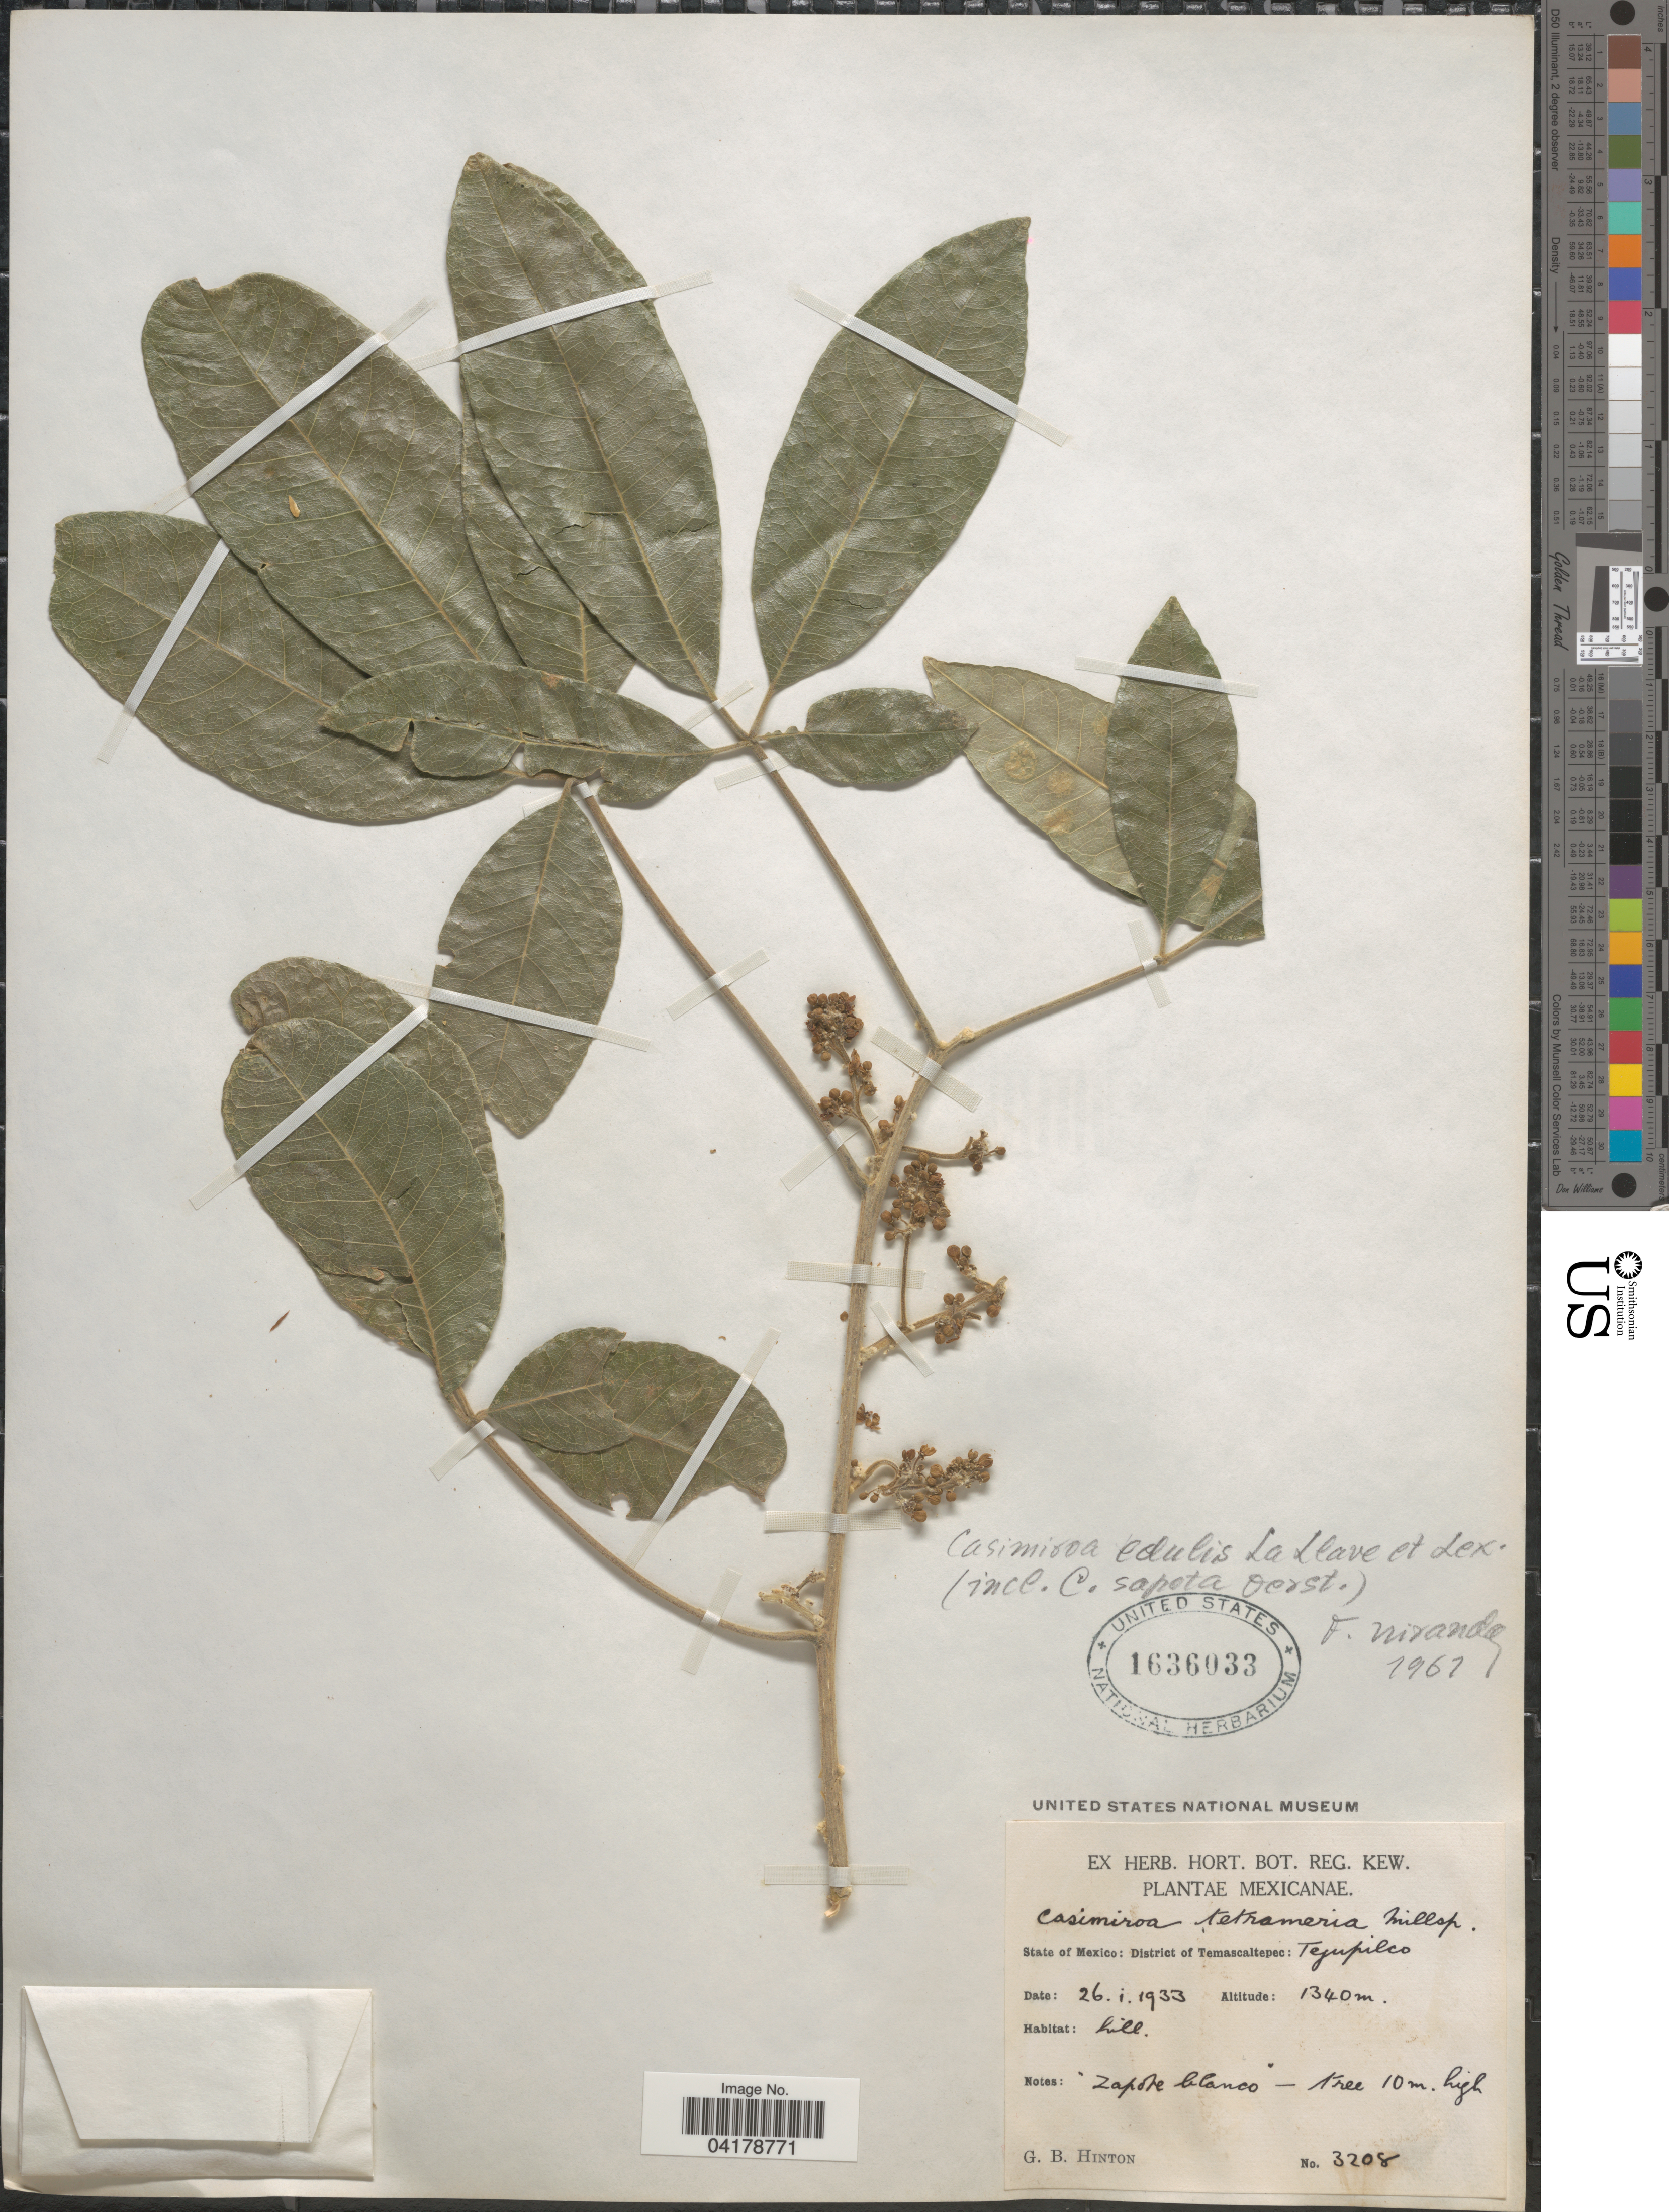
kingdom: Plantae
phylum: Tracheophyta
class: Magnoliopsida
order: Sapindales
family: Rutaceae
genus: Casimiroa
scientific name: Casimiroa tetrameria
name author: Millsp.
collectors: G. B. Hinton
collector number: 3208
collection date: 1933-01-26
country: Mexico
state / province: México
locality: District of Temascaltepec: Tejupilco.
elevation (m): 1340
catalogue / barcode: US 1636033